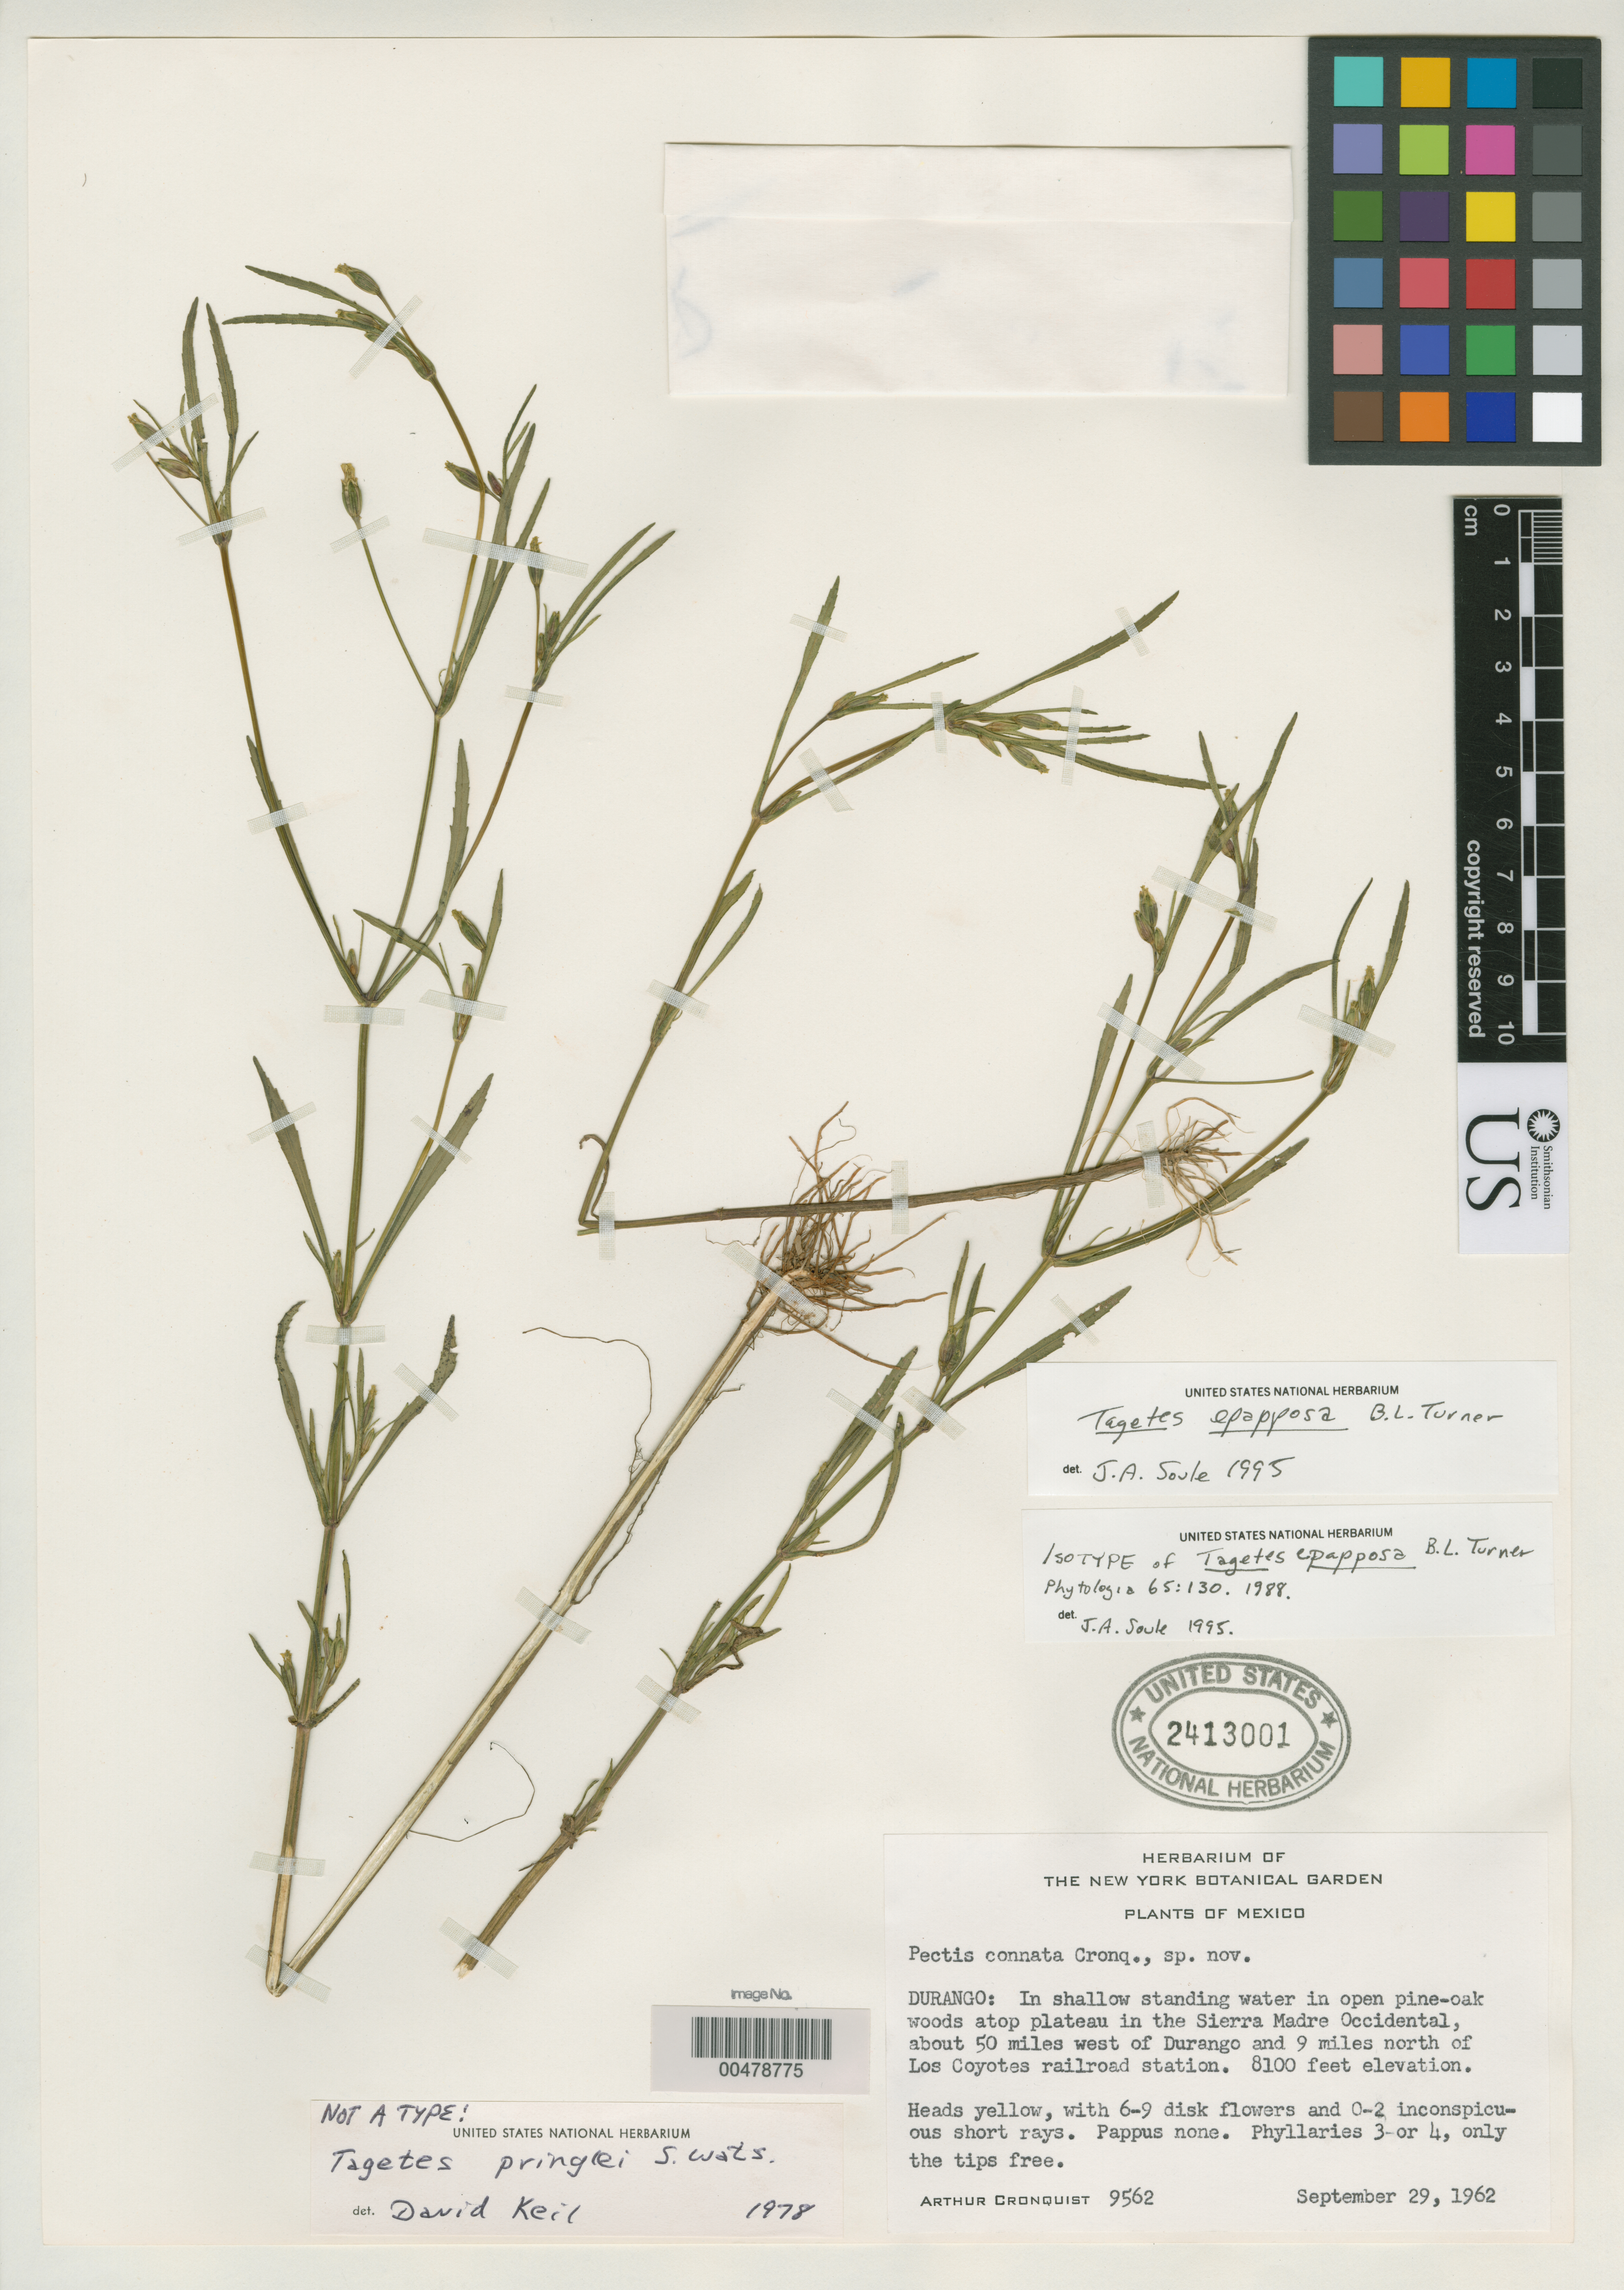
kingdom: Plantae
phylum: Tracheophyta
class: Magnoliopsida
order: Asterales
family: Asteraceae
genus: Tagetes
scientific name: Tagetes epapposa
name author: B.L. Turner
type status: Isotype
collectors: A. J. Cronquist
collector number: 9562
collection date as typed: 29 Sep 1962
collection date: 1962-09-29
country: Mexico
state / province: Durango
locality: Woods atop plateau in Sierra Madre Occidental, ca. 50 mi W of Durango & 9 mi N of Los Coyotes railroad station.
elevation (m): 2469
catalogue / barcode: US 2413001